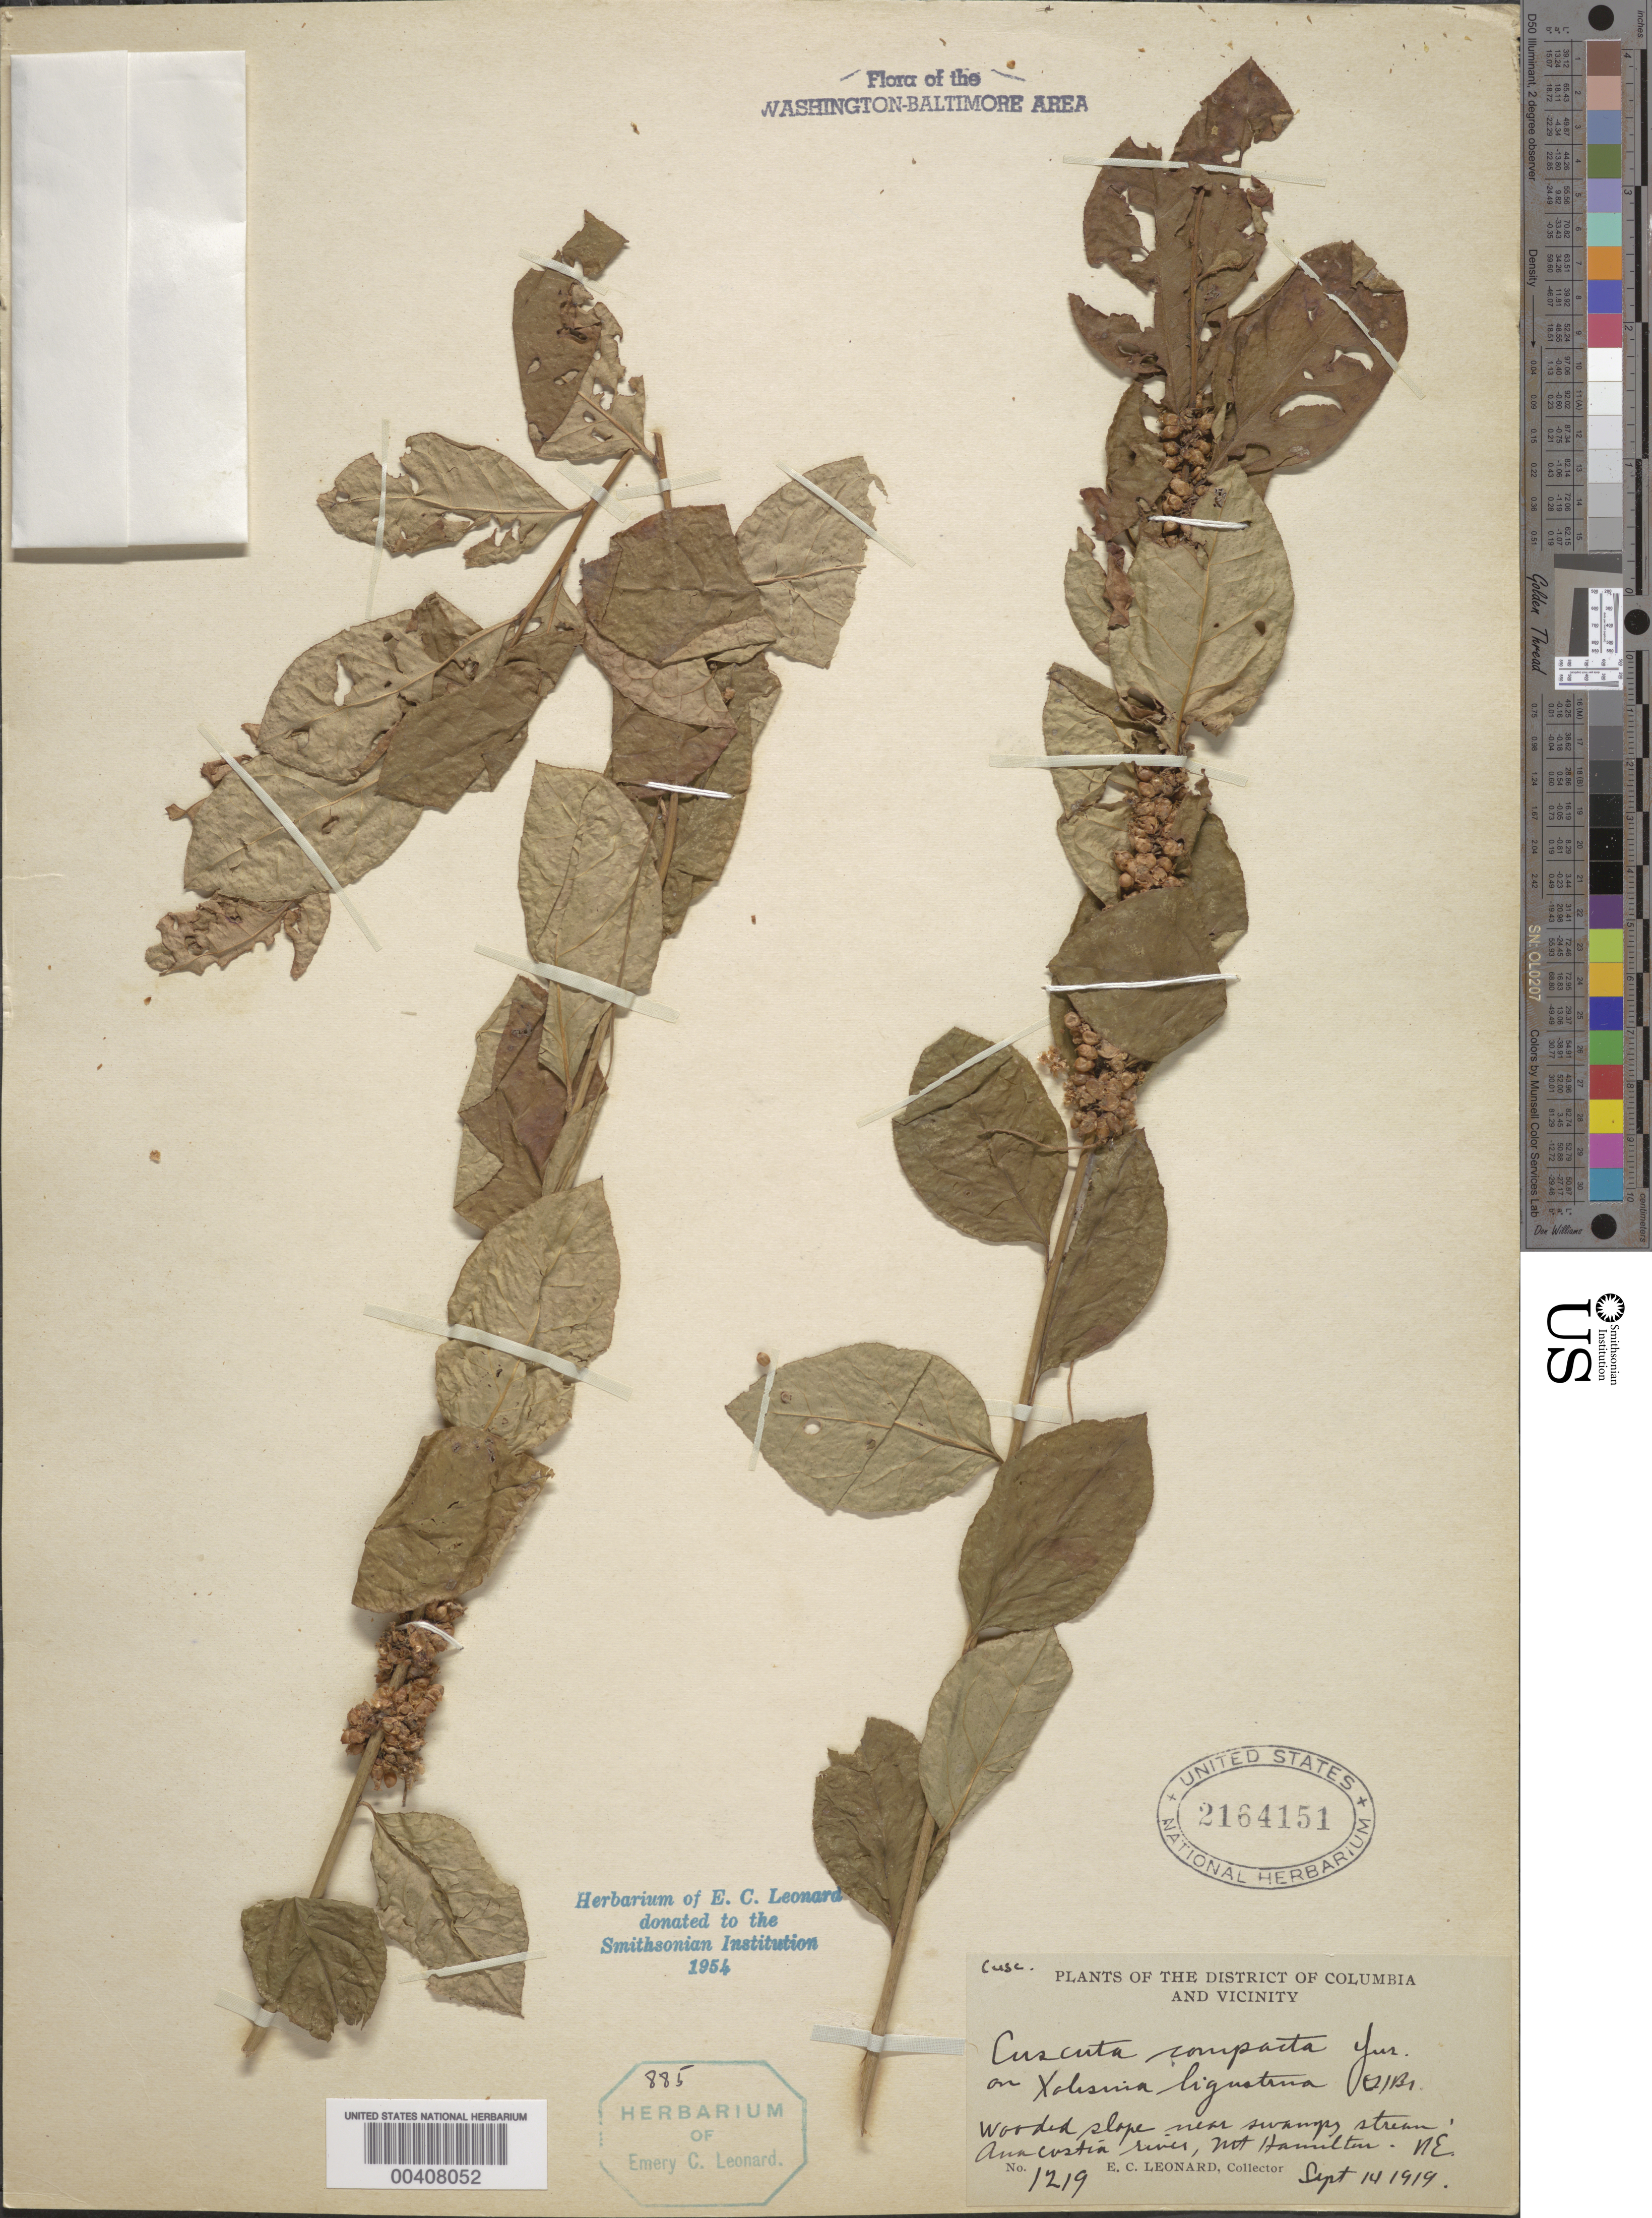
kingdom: Plantae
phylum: Tracheophyta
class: Magnoliopsida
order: Solanales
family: Convolvulaceae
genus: Cuscuta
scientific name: Cuscuta compacta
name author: Juss. ex Choisy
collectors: E. C. Leonard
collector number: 1219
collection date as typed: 14 Sep 1919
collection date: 1919-09-14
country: United States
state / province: District of Columbia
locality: Mt. Hamilton, NE, Anacostia River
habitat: Wooded slope near swampy stream, on Xolisma ligustrum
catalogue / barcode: US 2164151